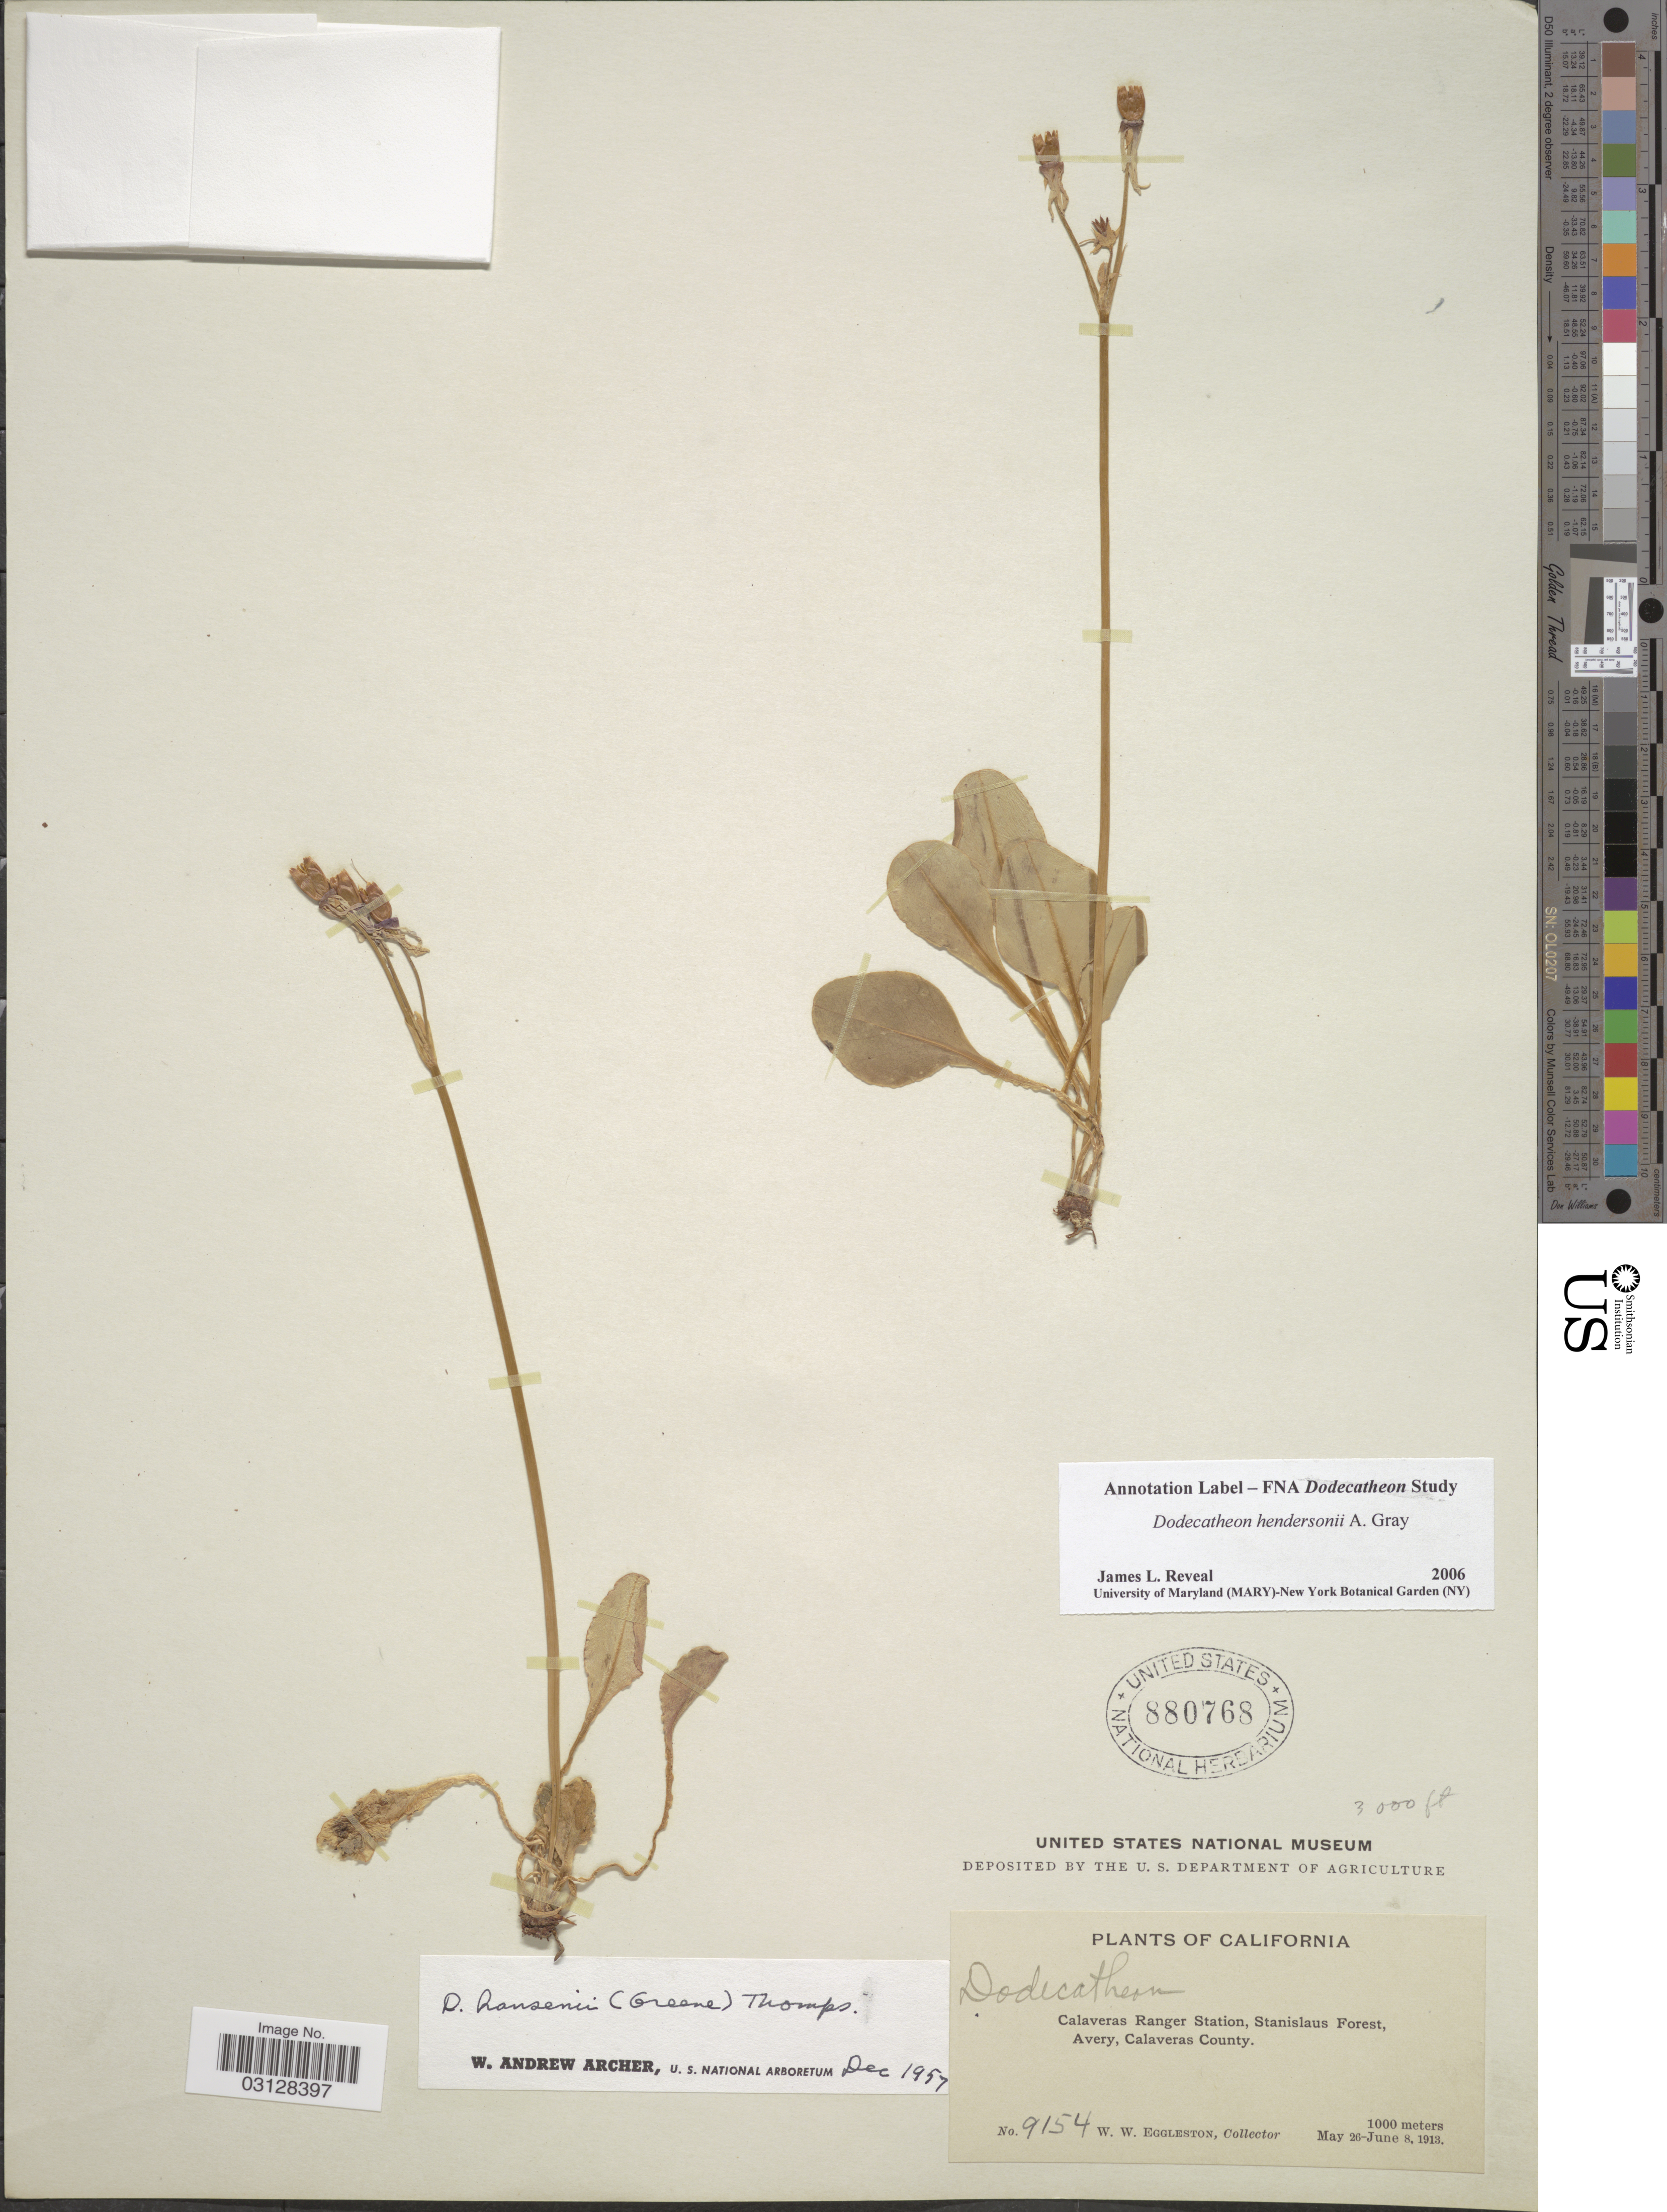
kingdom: Plantae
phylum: Tracheophyta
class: Magnoliopsida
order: Ericales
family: Primulaceae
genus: Dodecatheon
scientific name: Dodecatheon hansenii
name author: (Greene) H.J. Thomps.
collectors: W. W. Eggleston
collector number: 9154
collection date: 1913-05-26/1913-06-08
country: United States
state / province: California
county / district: Calaveras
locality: Calaveras Ranger Station, Stanislaus Forest, Avery, Calaveras County.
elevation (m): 1000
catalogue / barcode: US 880768